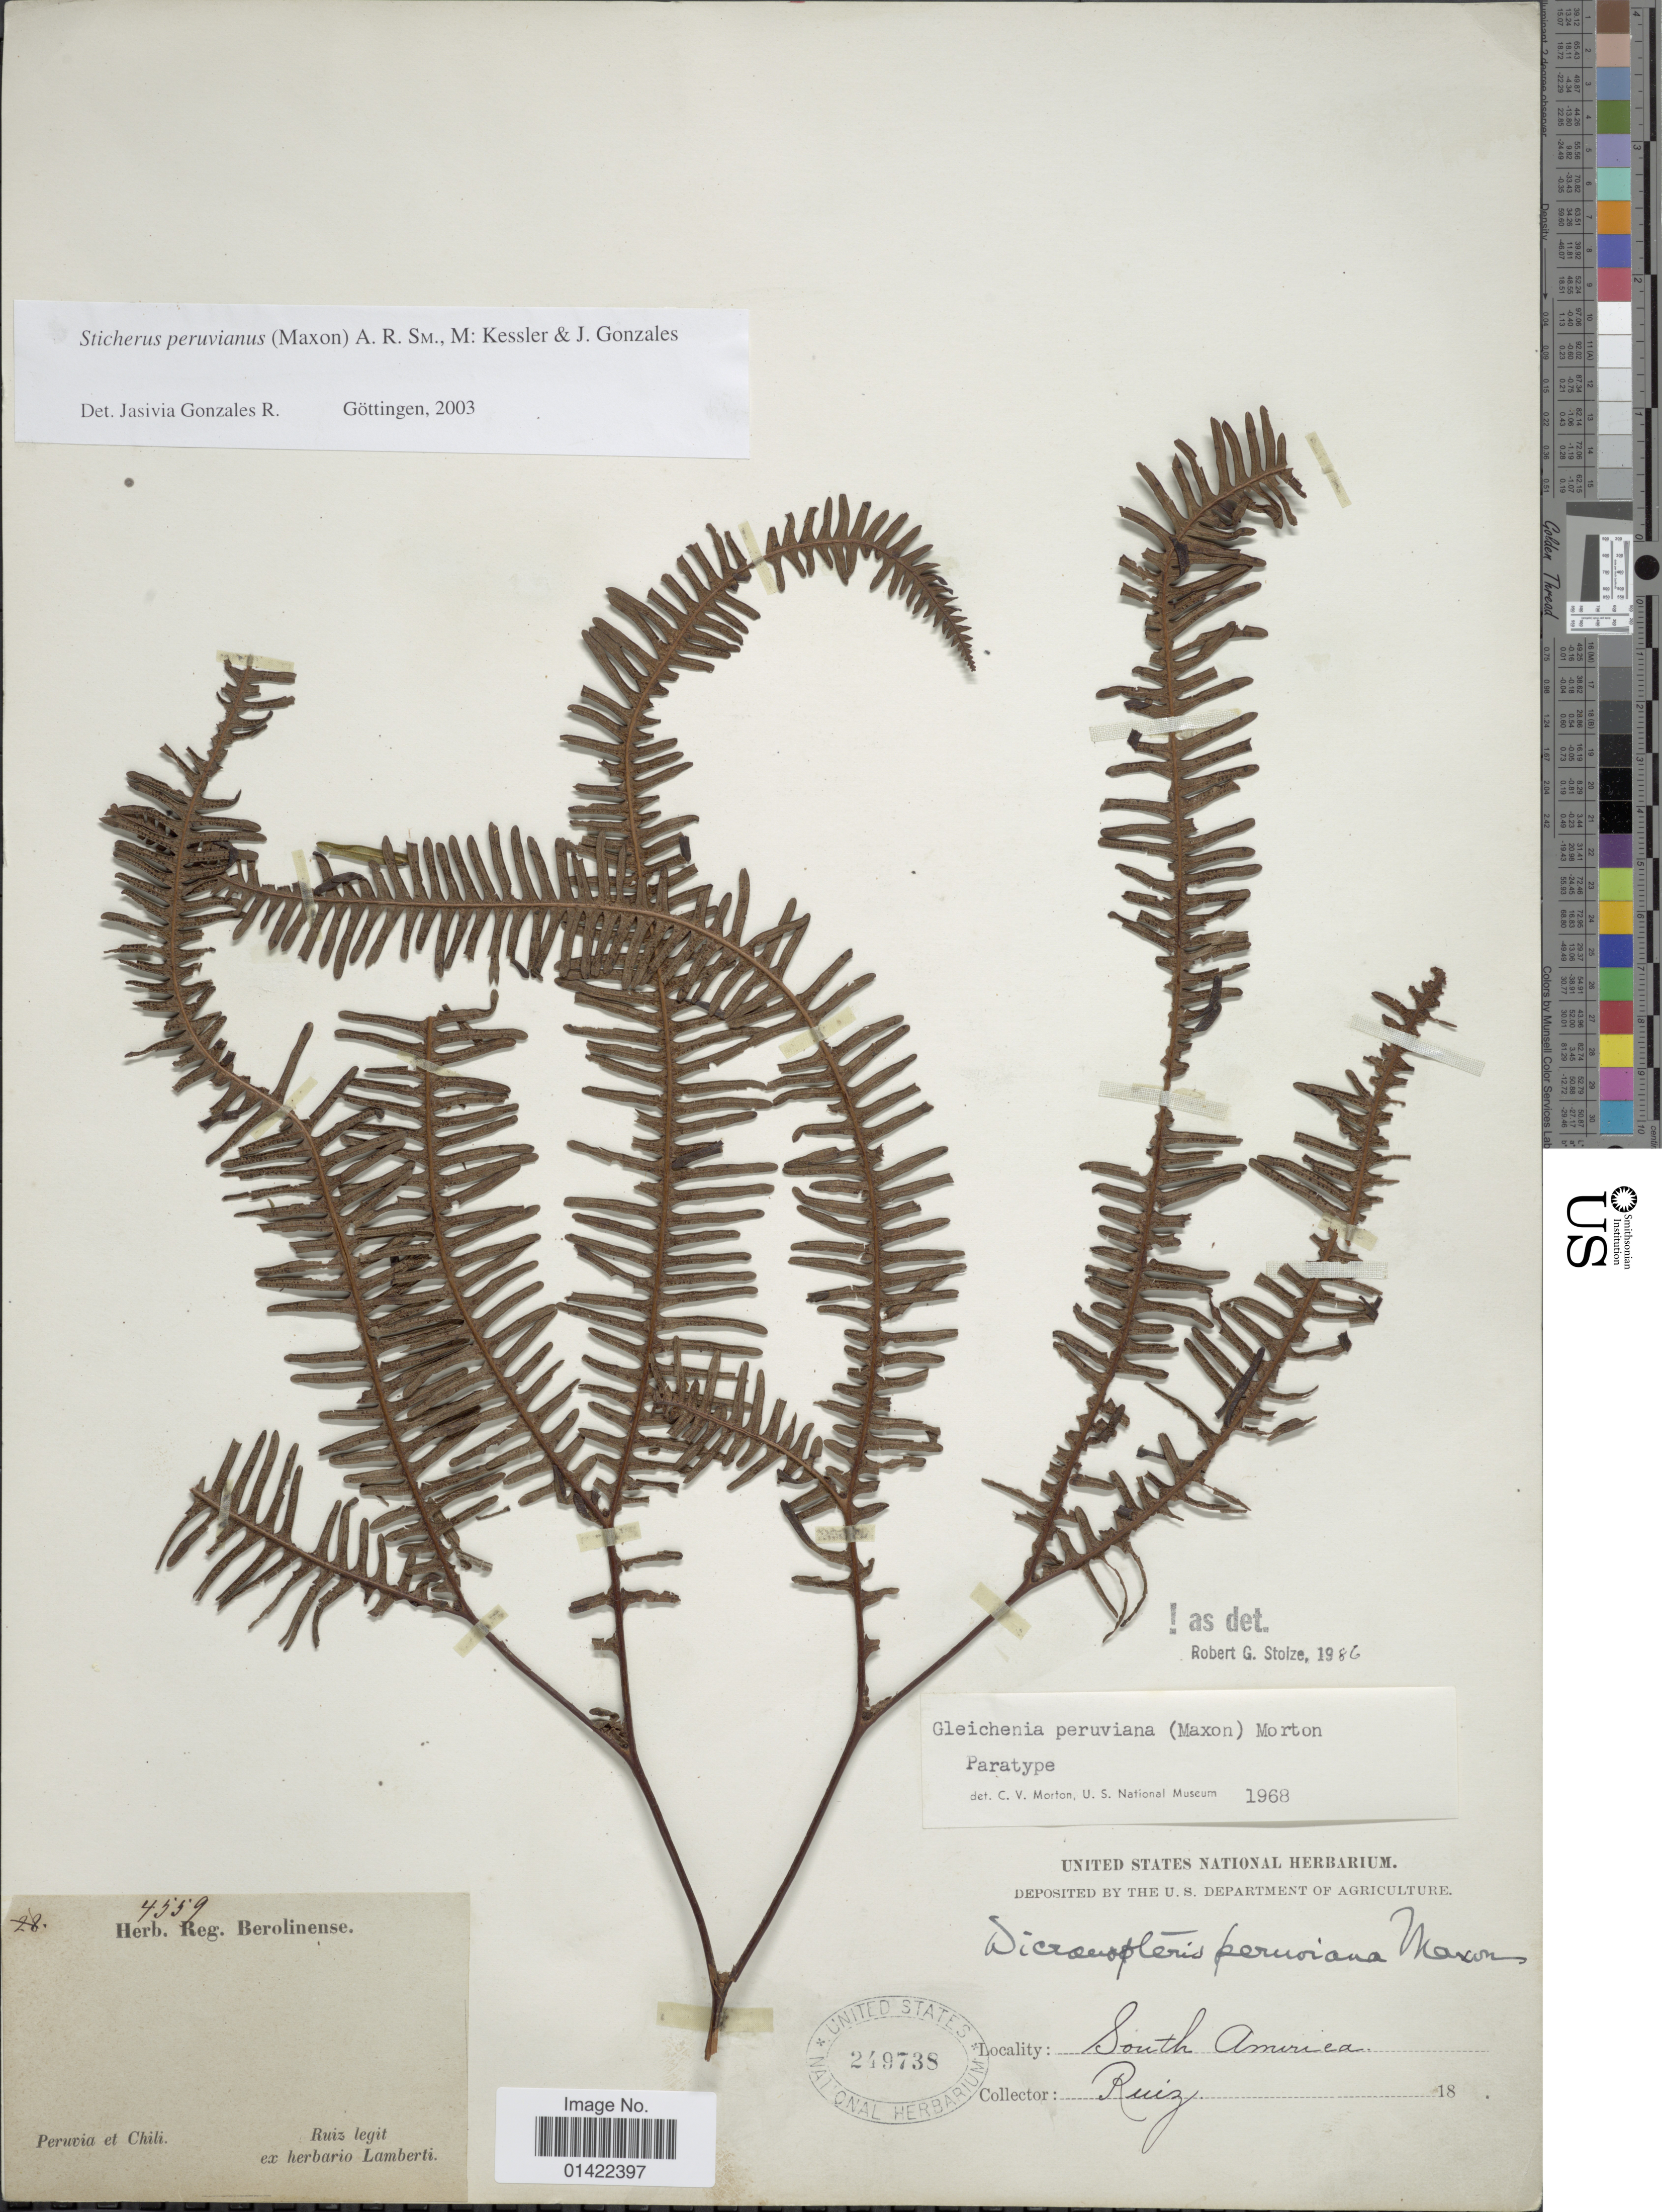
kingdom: Plantae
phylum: Tracheophyta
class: Polypodiopsida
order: Gleicheniales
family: Gleicheniaceae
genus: Sticherus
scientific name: Sticherus peruvianus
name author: (Maxon) A.R. Sm. et al.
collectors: Ruiz, --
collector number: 4559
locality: Peruvia et Chili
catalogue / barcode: US 249738